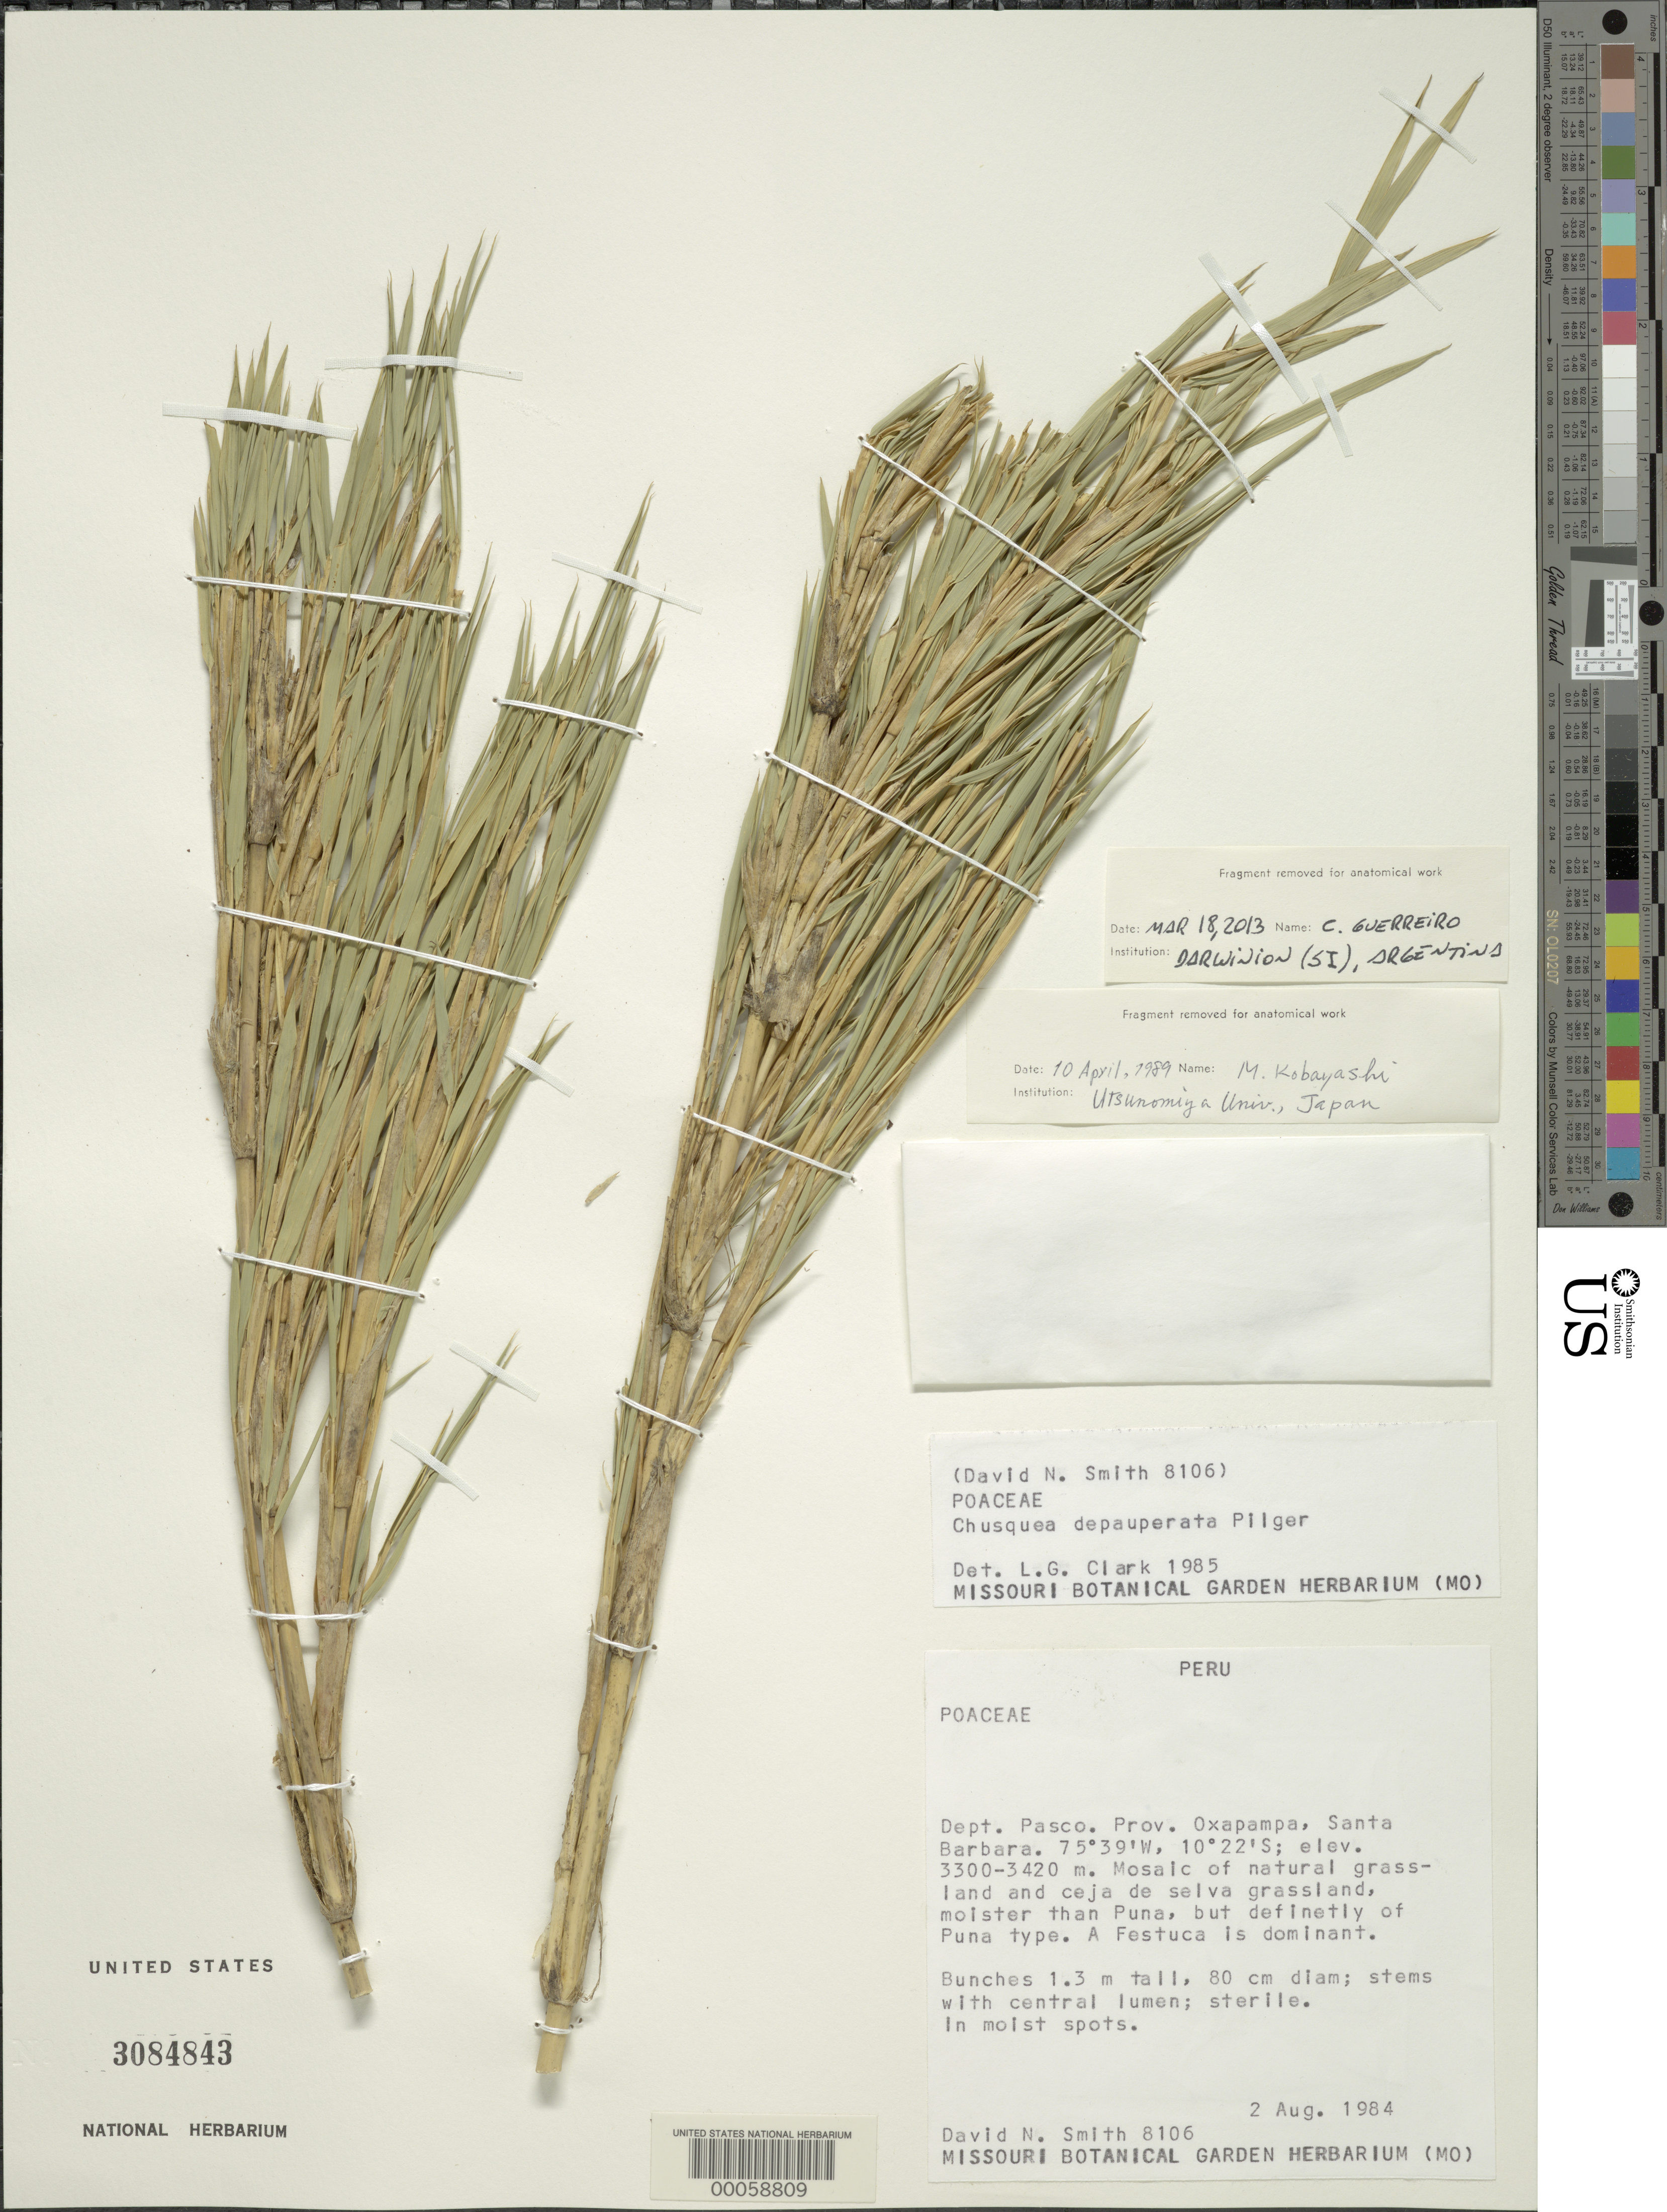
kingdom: Plantae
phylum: Tracheophyta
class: Liliopsida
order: Poales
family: Poaceae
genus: Chusquea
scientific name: Chusquea depauperata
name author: Pilg.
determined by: Clark, Lynn G., (ISC), Iowa State University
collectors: D. Smith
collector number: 8106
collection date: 1984-08-02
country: Peru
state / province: Pasco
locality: Oxapampa, Santa Barbara.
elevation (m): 3300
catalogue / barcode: US 3084843